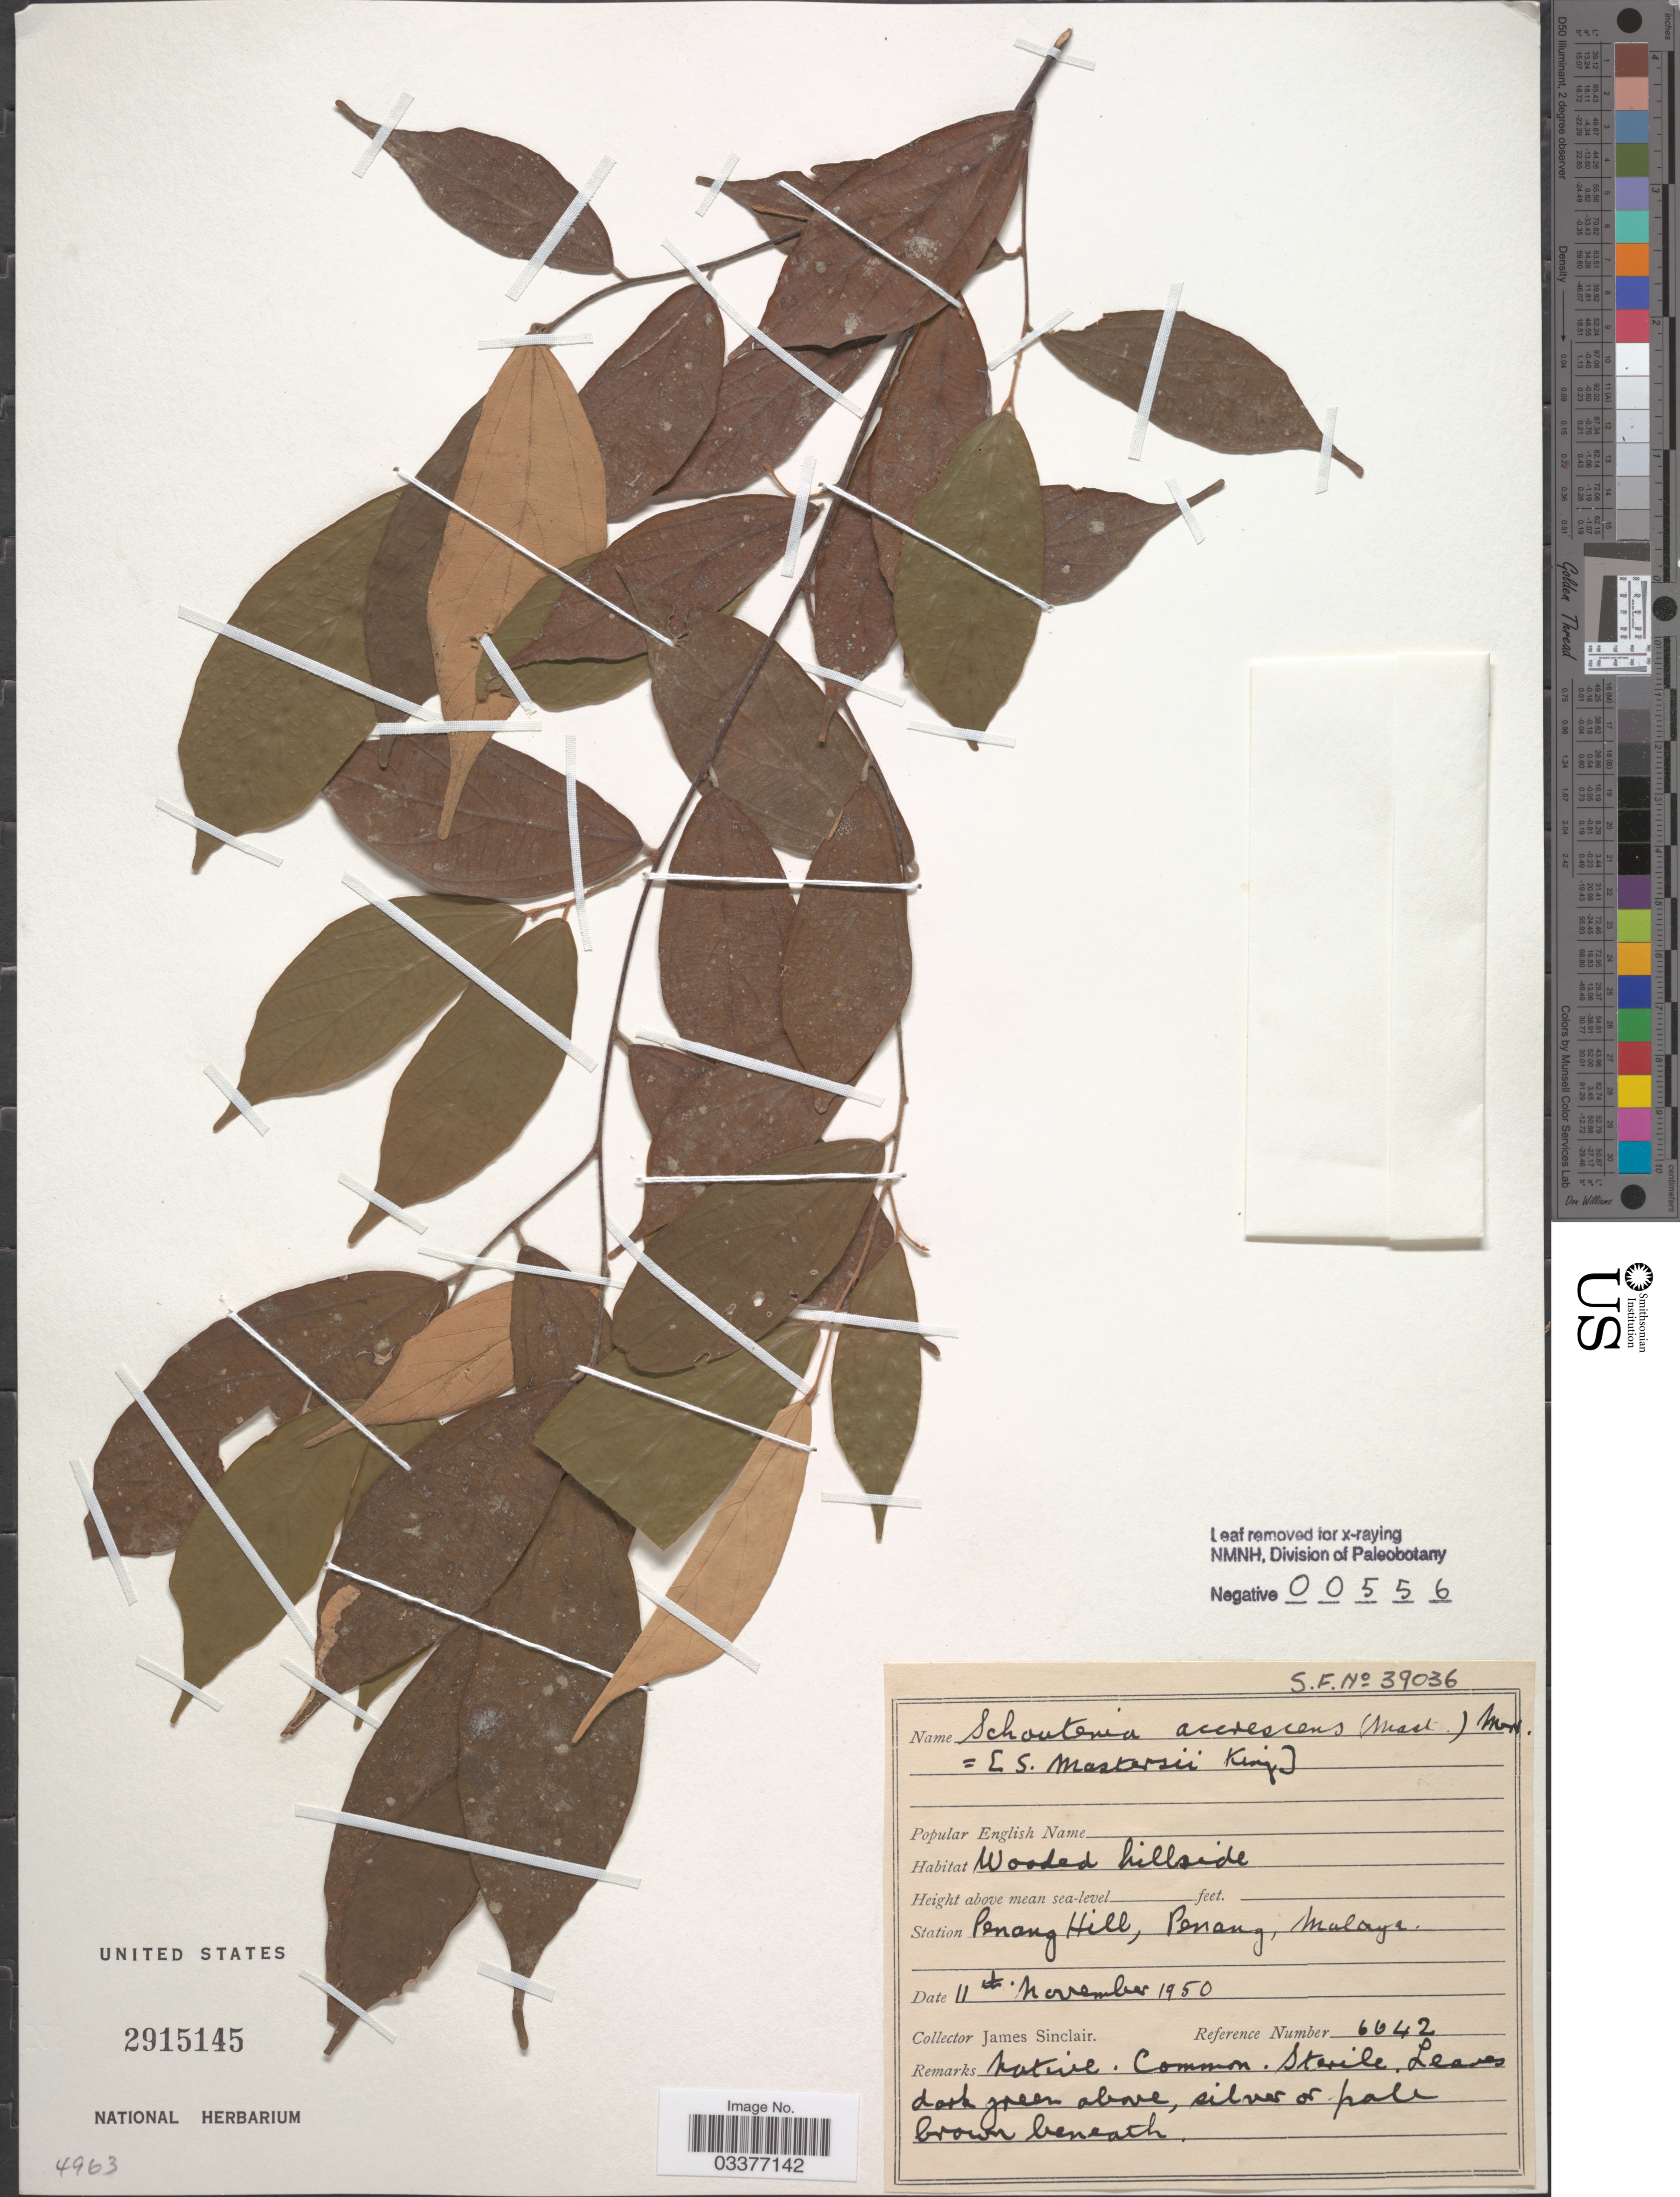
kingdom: Plantae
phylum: Tracheophyta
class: Magnoliopsida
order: Malvales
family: Malvaceae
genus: Schoutenia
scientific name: Schoutenia accrescens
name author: (Mast.) Merr.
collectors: J. Sinclair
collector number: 6642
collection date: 1950-11-11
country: Malaysia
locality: Station Penang Hill, Penang, Malaya.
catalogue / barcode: US 2915145